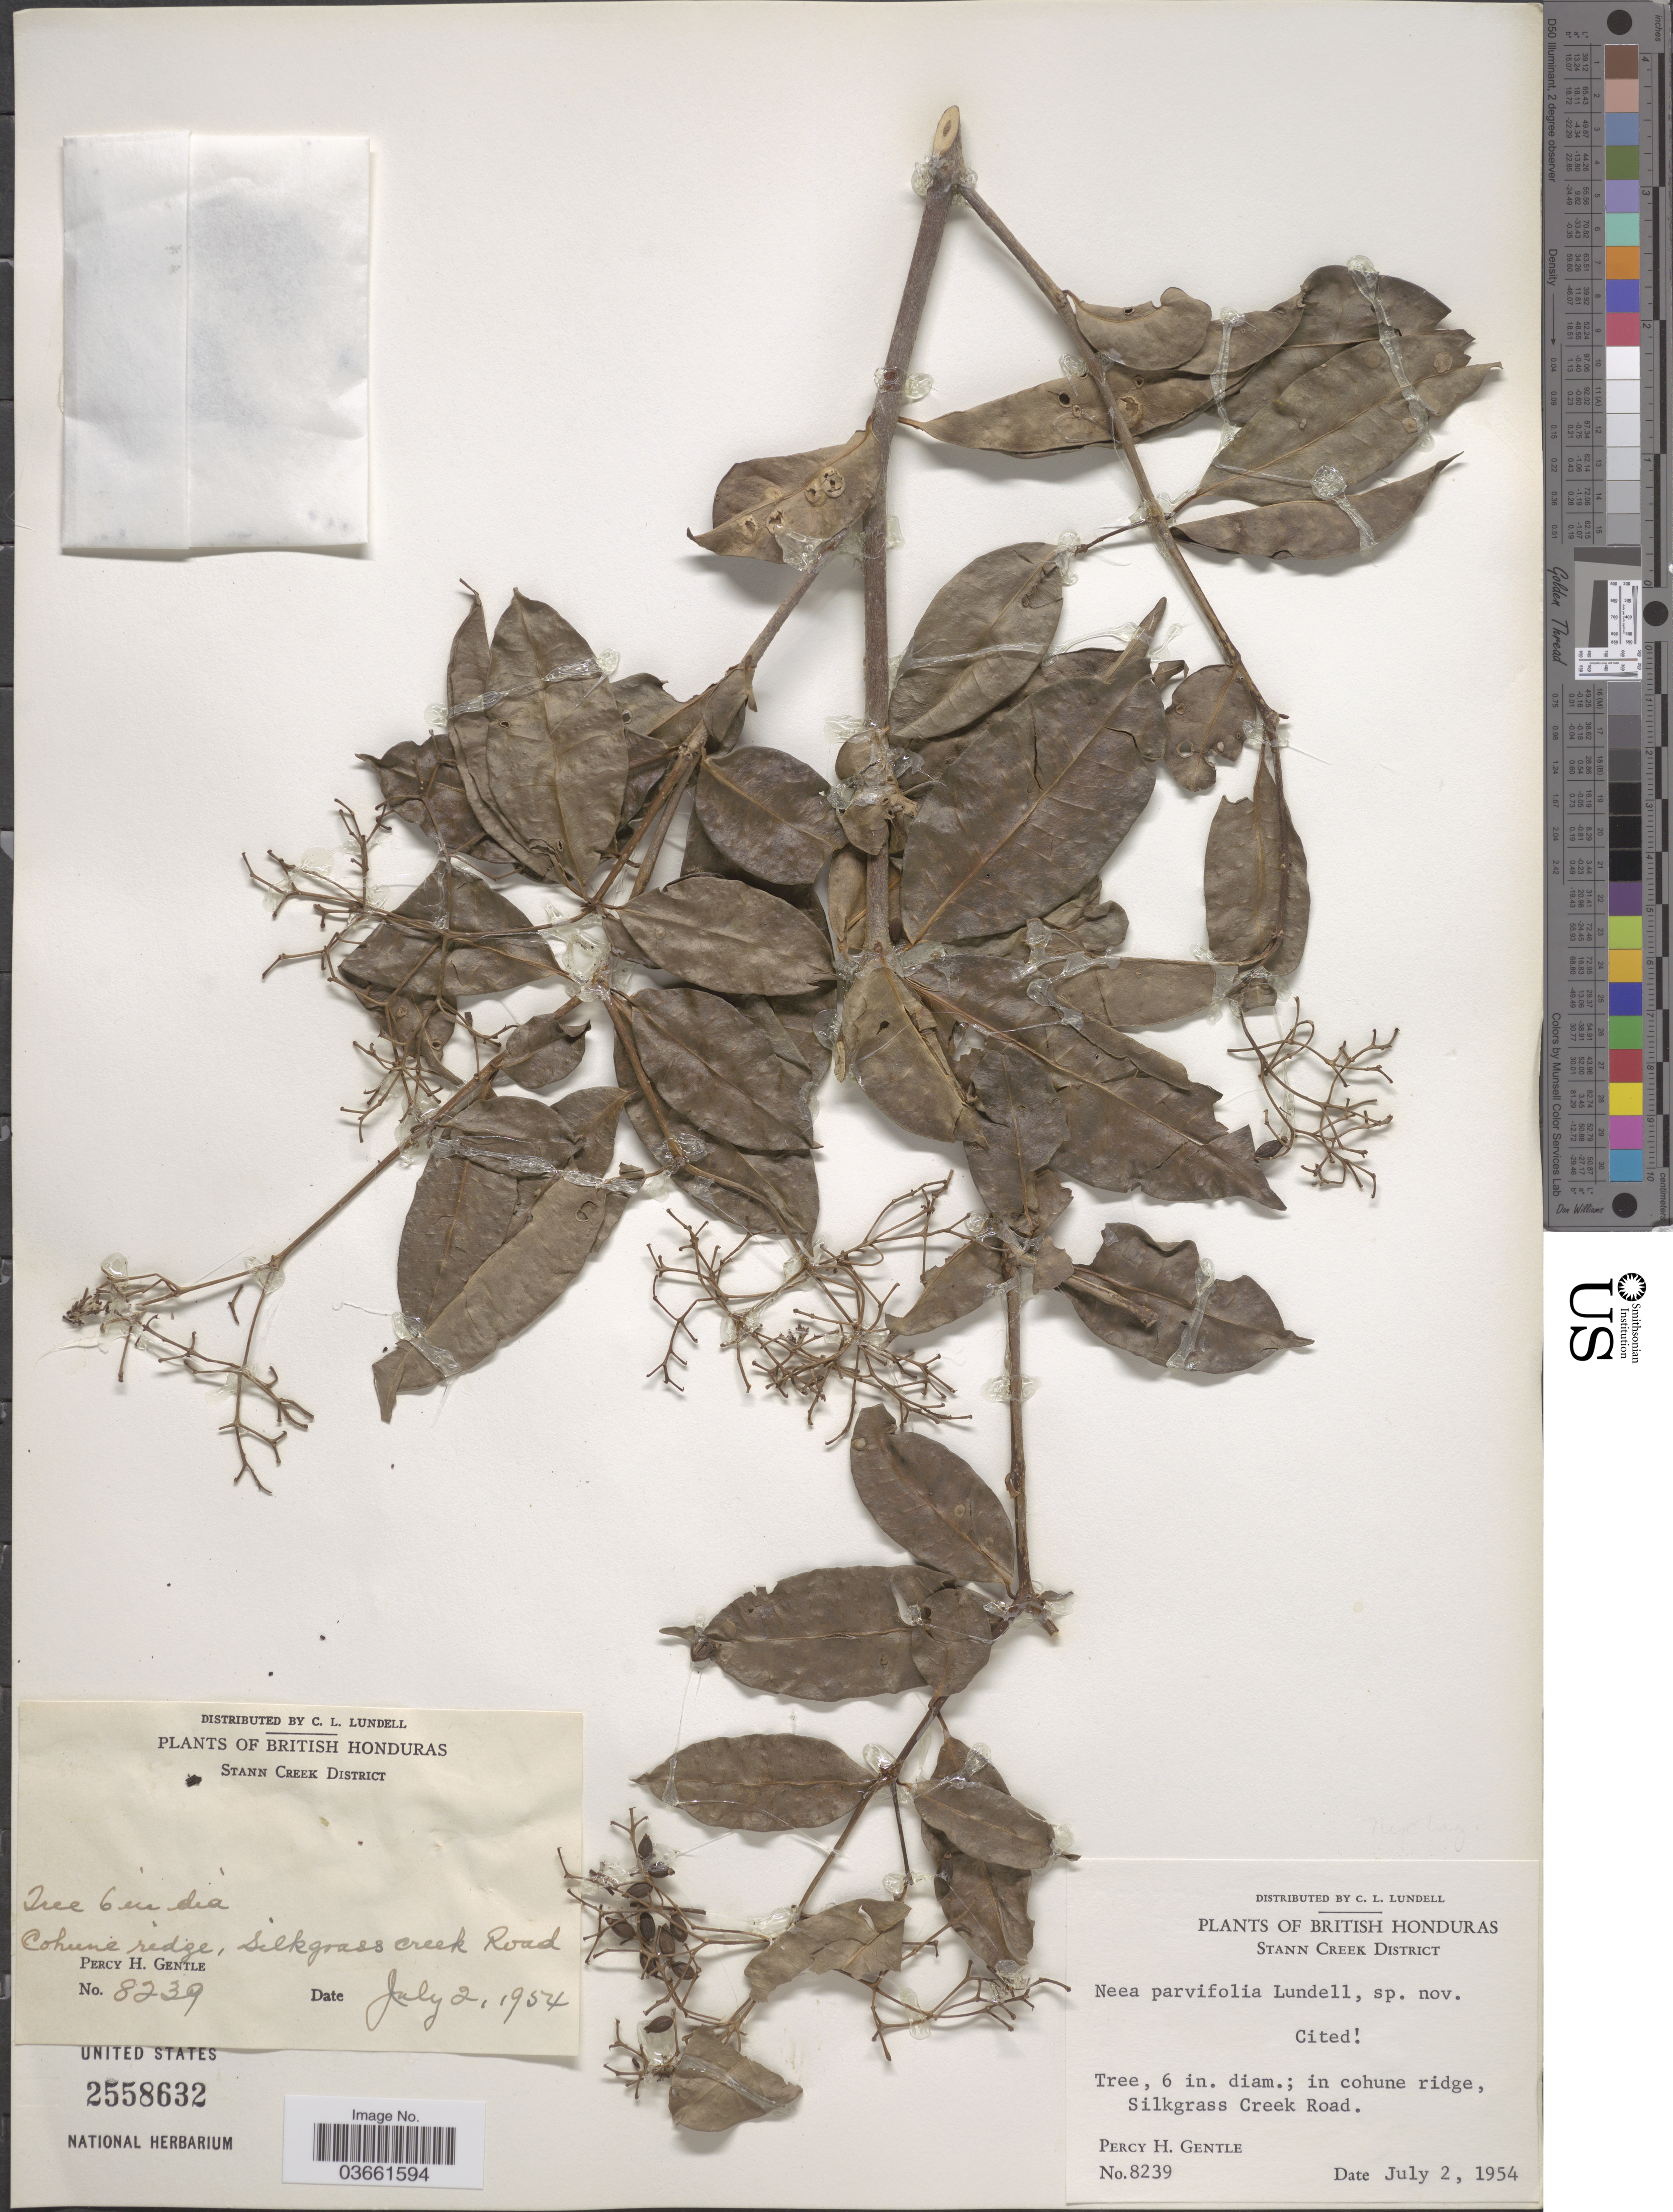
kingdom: Plantae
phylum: Tracheophyta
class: Magnoliopsida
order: Caryophyllales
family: Nyctaginaceae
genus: Neea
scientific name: Neea parvifolia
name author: Poepp. & Endl.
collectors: P. H. Gentle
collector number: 8239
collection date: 1954-07-02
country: Belize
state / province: Stann Creek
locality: British Honduras. Stann Creek District. Cohune ridge, Silkgrass creek Road.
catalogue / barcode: US 2558632